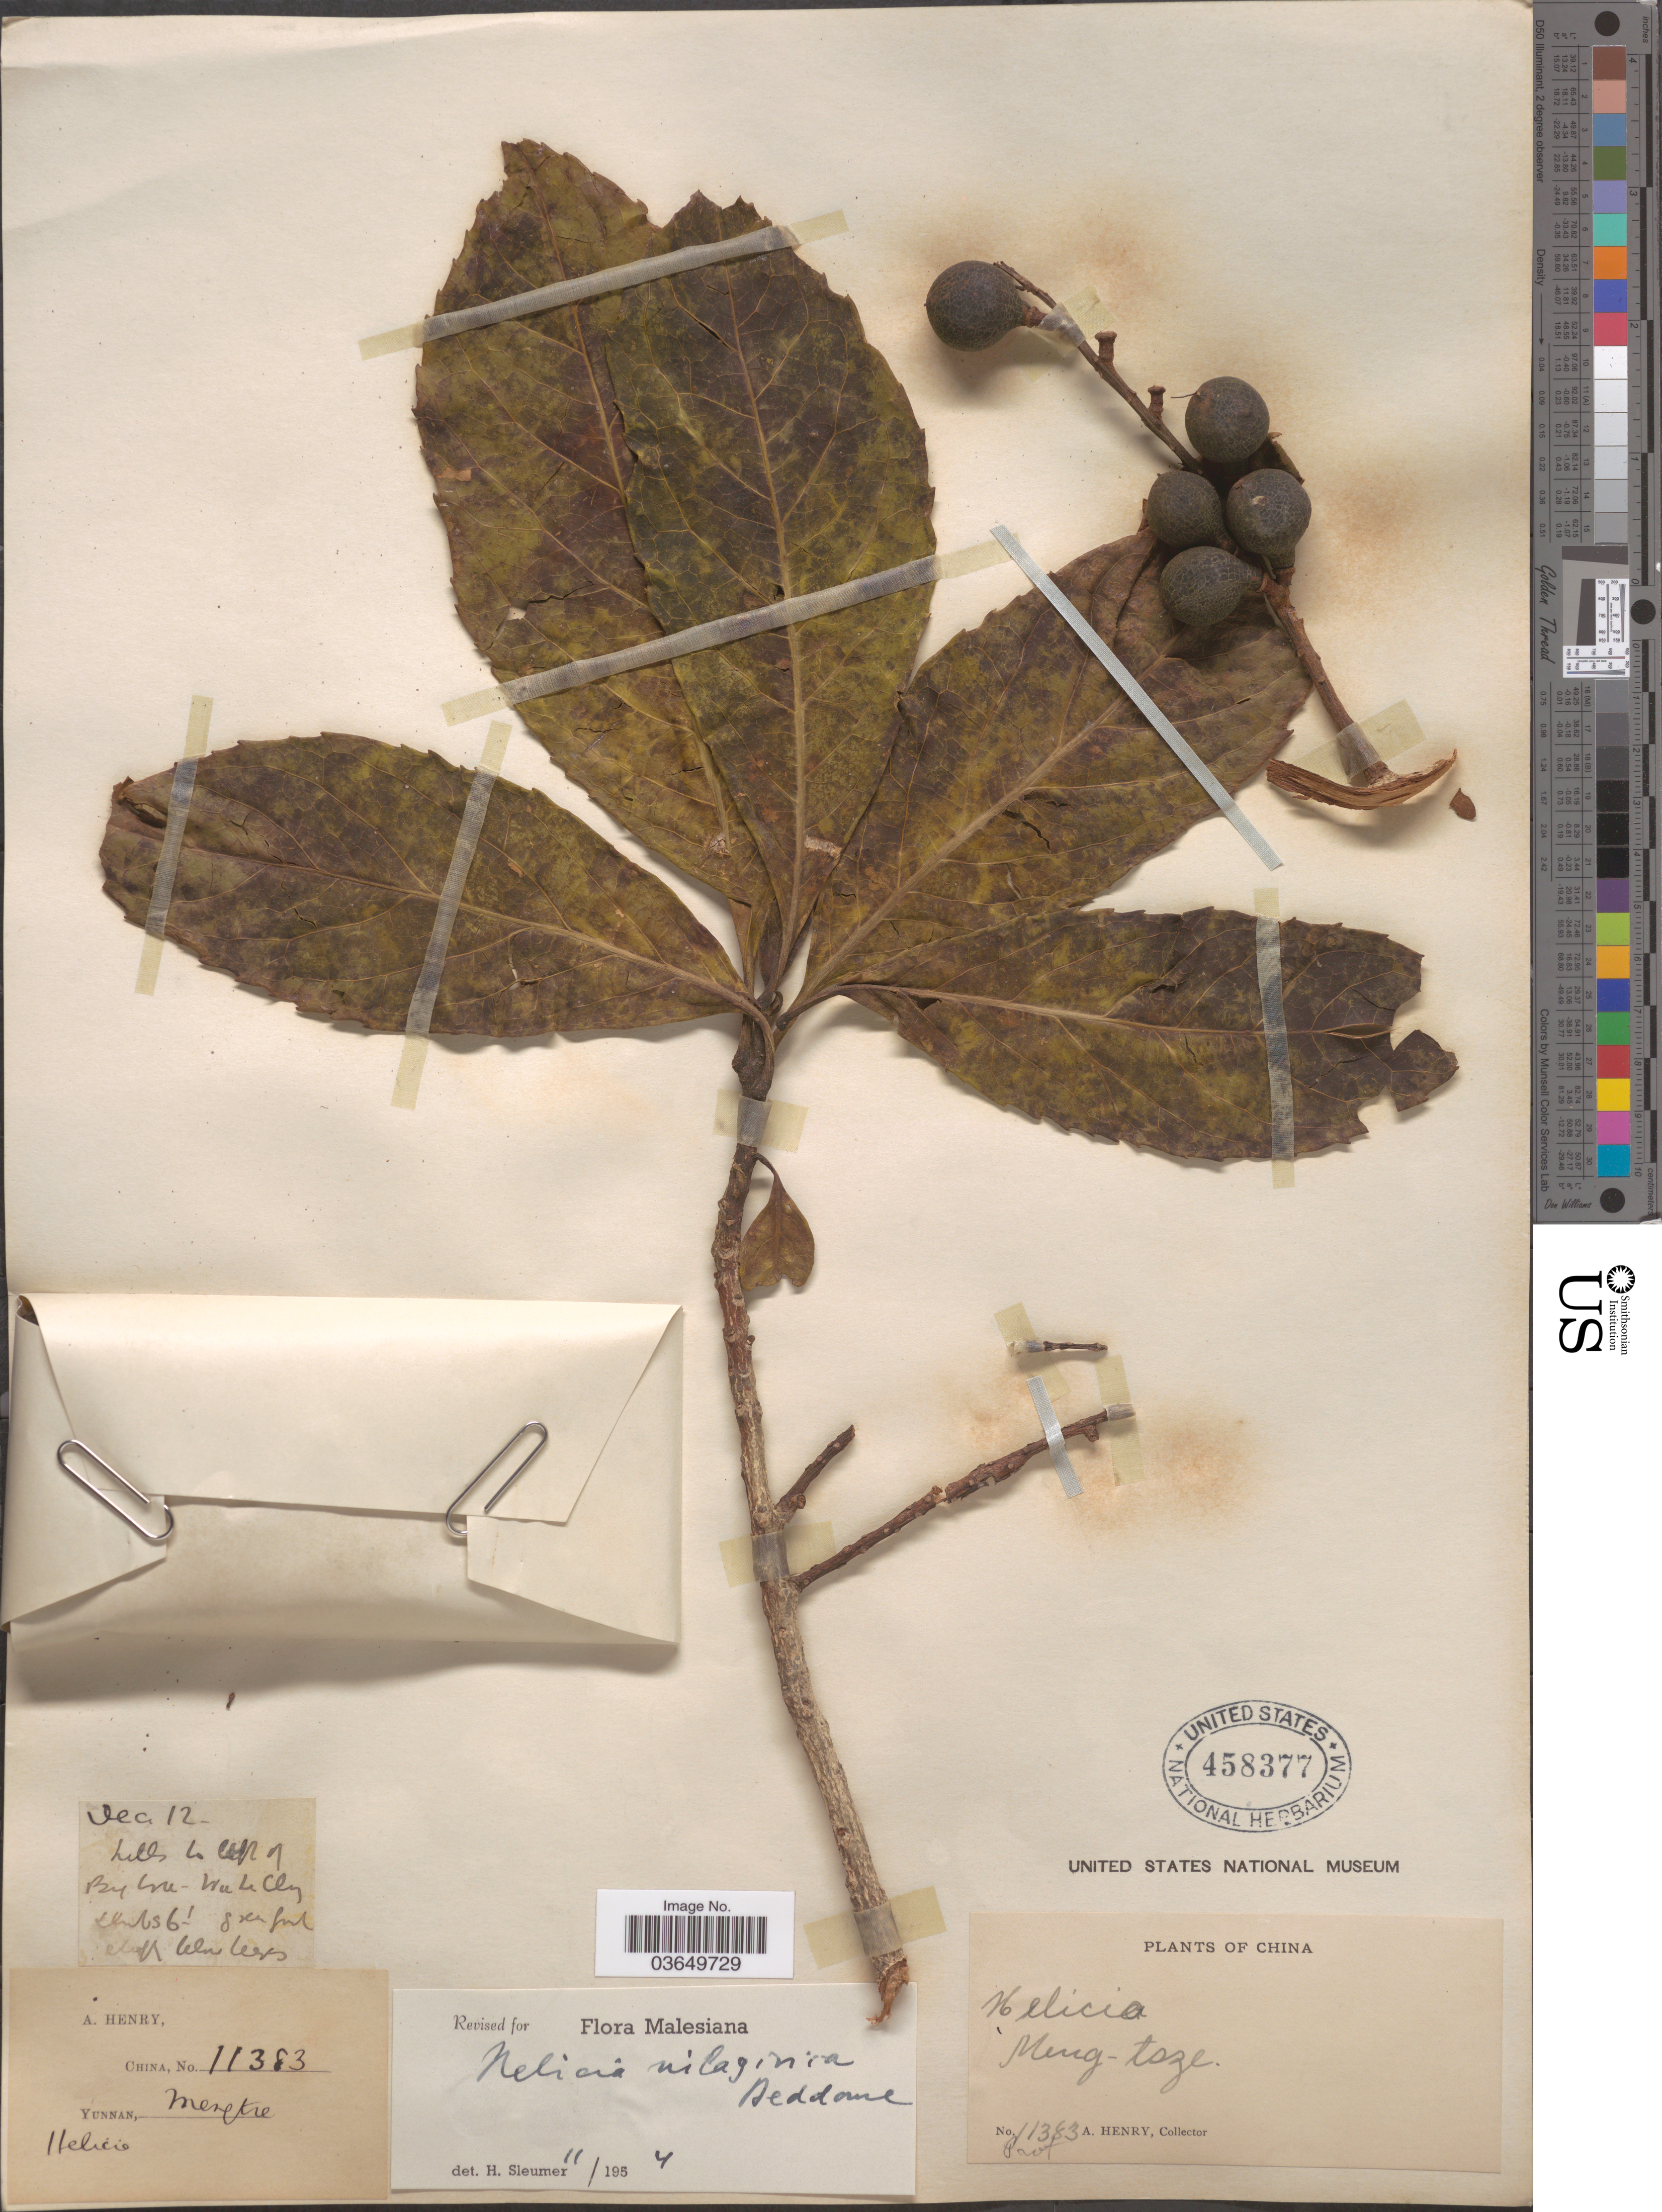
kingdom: Plantae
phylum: Tracheophyta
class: Magnoliopsida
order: Proteales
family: Proteaceae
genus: Helicia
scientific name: Helicia nilagirica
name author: Bedd.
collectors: A. Henry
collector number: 11383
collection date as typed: Transcribed d/m/y: /12/12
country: China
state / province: Yunnan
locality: Meng-tsze.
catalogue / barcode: US 458377